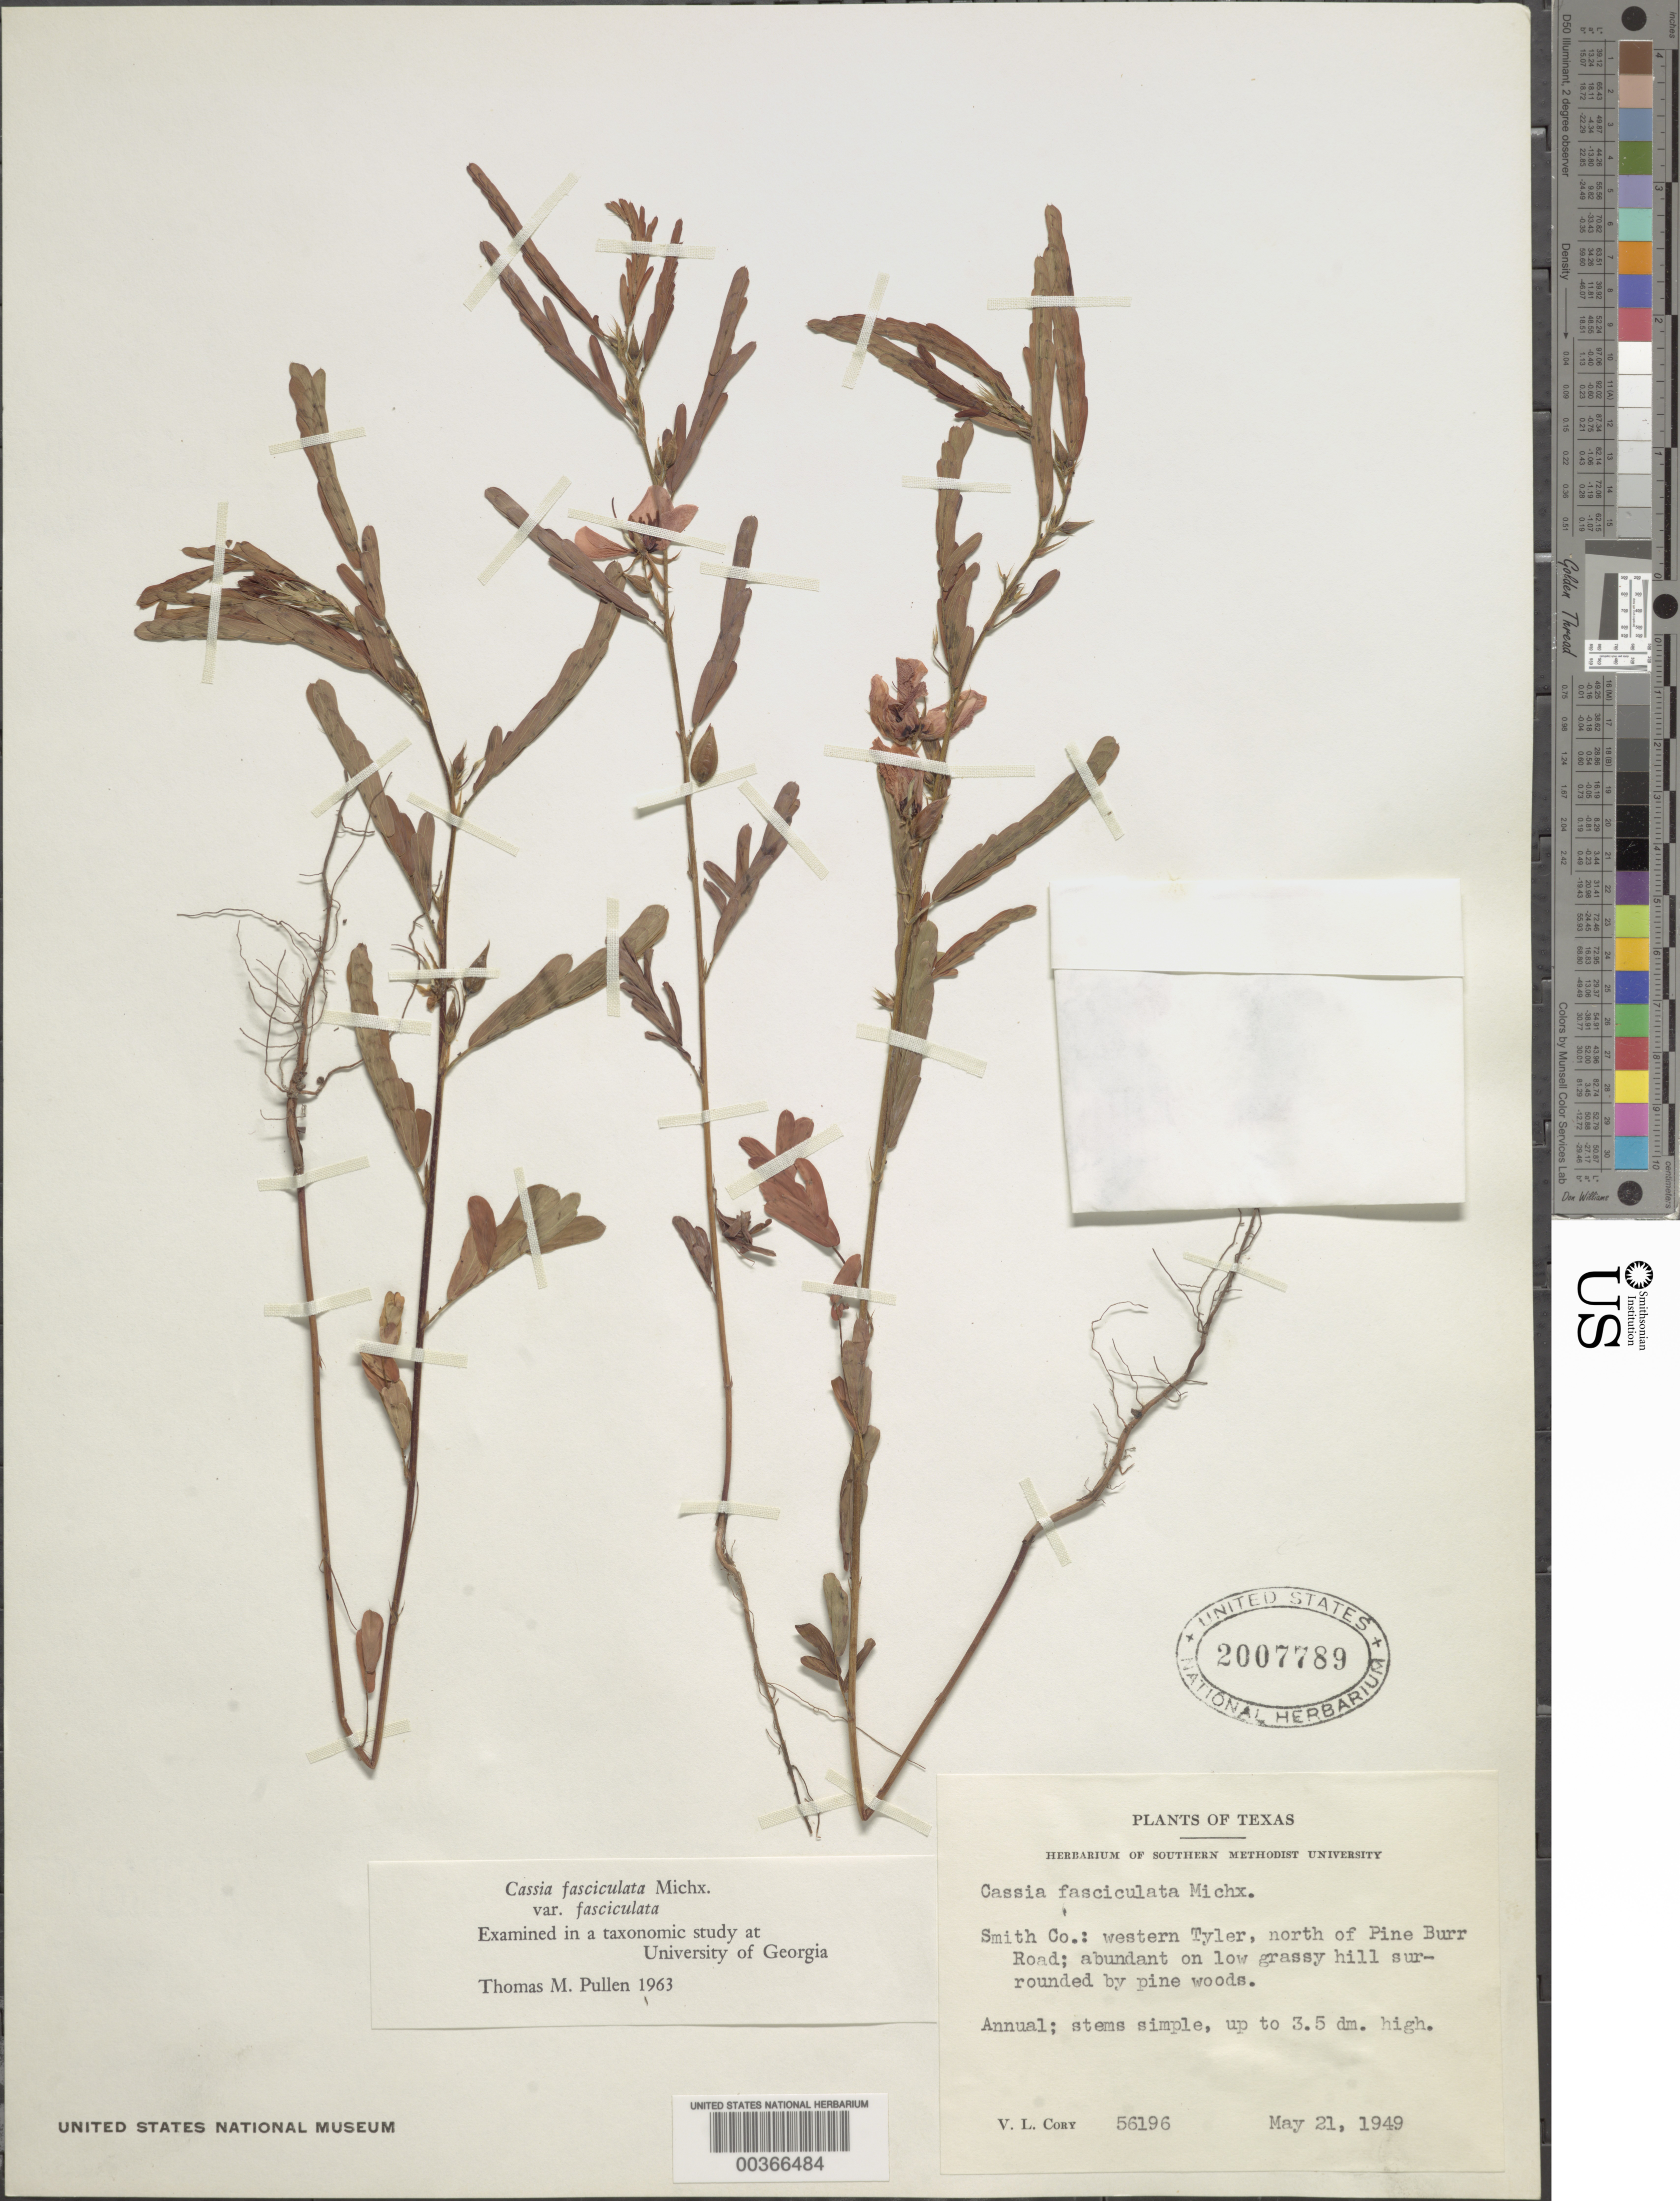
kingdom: Plantae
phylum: Tracheophyta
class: Magnoliopsida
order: Fabales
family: Fabaceae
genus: Chamaecrista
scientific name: Chamaecrista fasciculata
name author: (Michx.) Greene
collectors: V. Cory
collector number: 56196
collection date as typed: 21 May 1949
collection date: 1949-05-21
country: United States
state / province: Texas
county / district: Smith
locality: Western Tyler, n of pine burr road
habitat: Low grassy hill surrounded by pine woods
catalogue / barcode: US 2007789